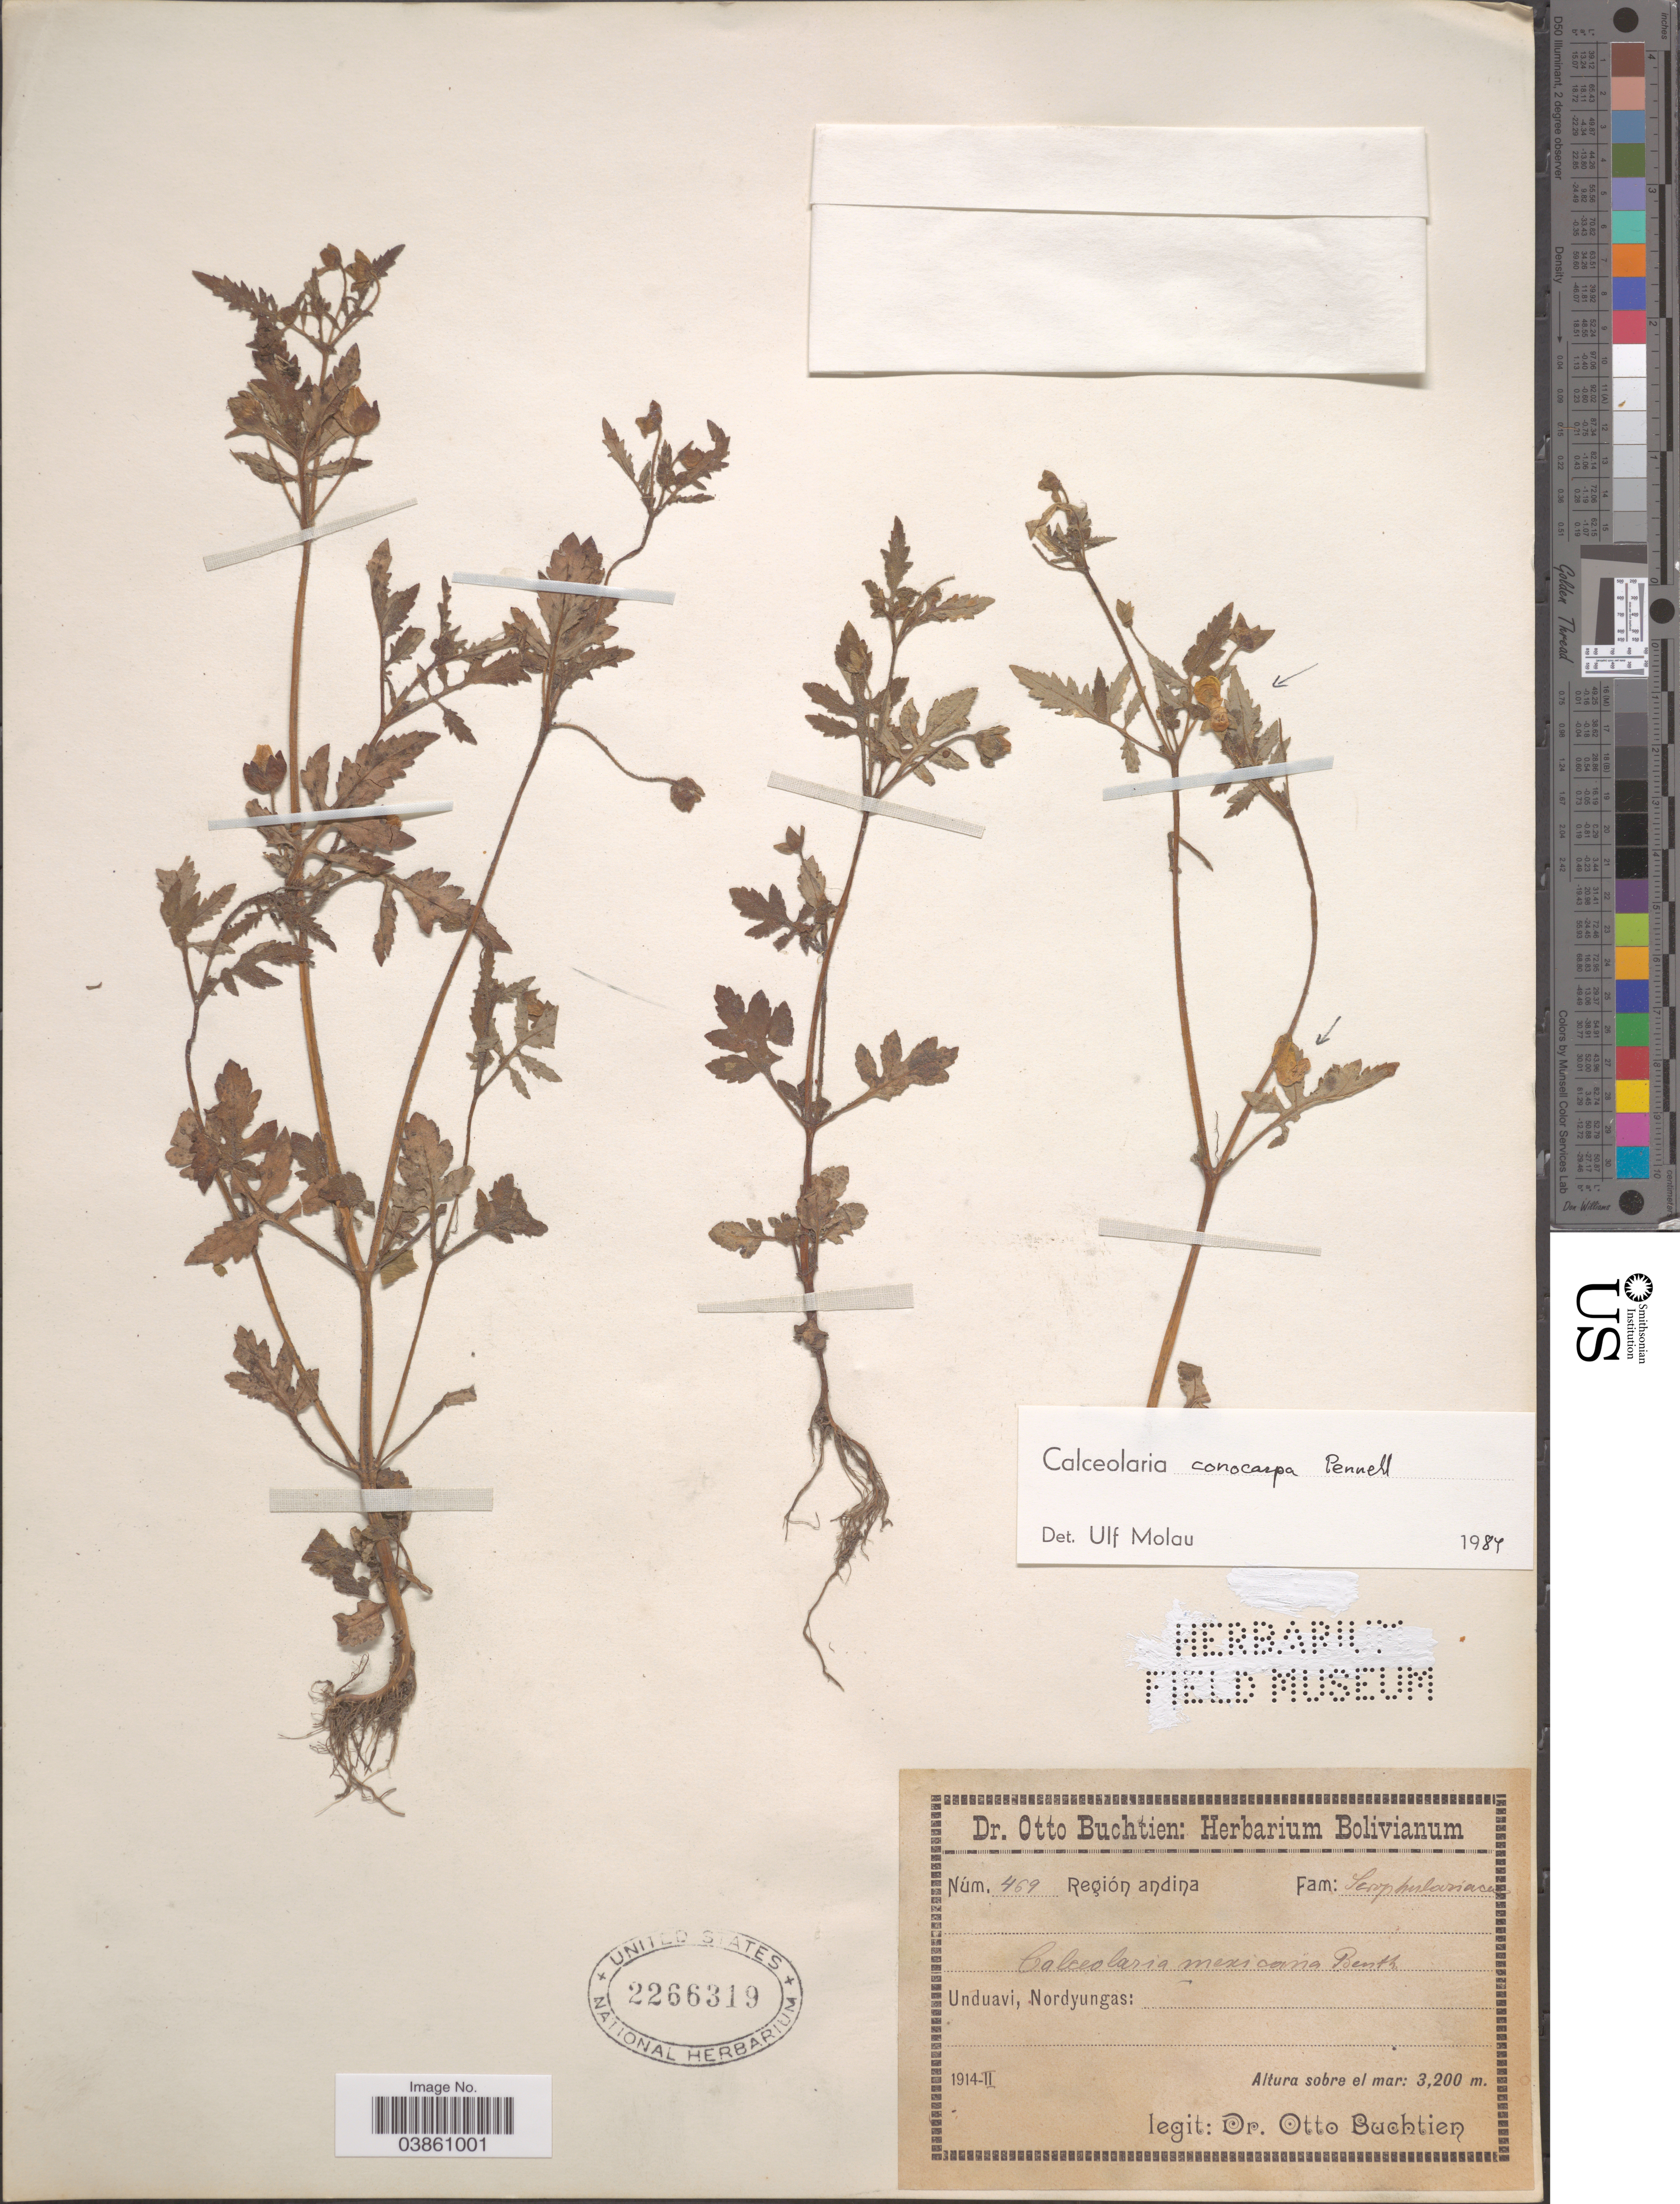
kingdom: Plantae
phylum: Tracheophyta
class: Magnoliopsida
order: Lamiales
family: Calceolariaceae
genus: Calceolaria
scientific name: Calceolaria conocarpa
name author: Pennell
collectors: O. Buchtien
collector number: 469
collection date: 1914-02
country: Bolivia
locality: Región andina. Unduavi, Nordyungas.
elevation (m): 3200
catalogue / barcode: US 2266319